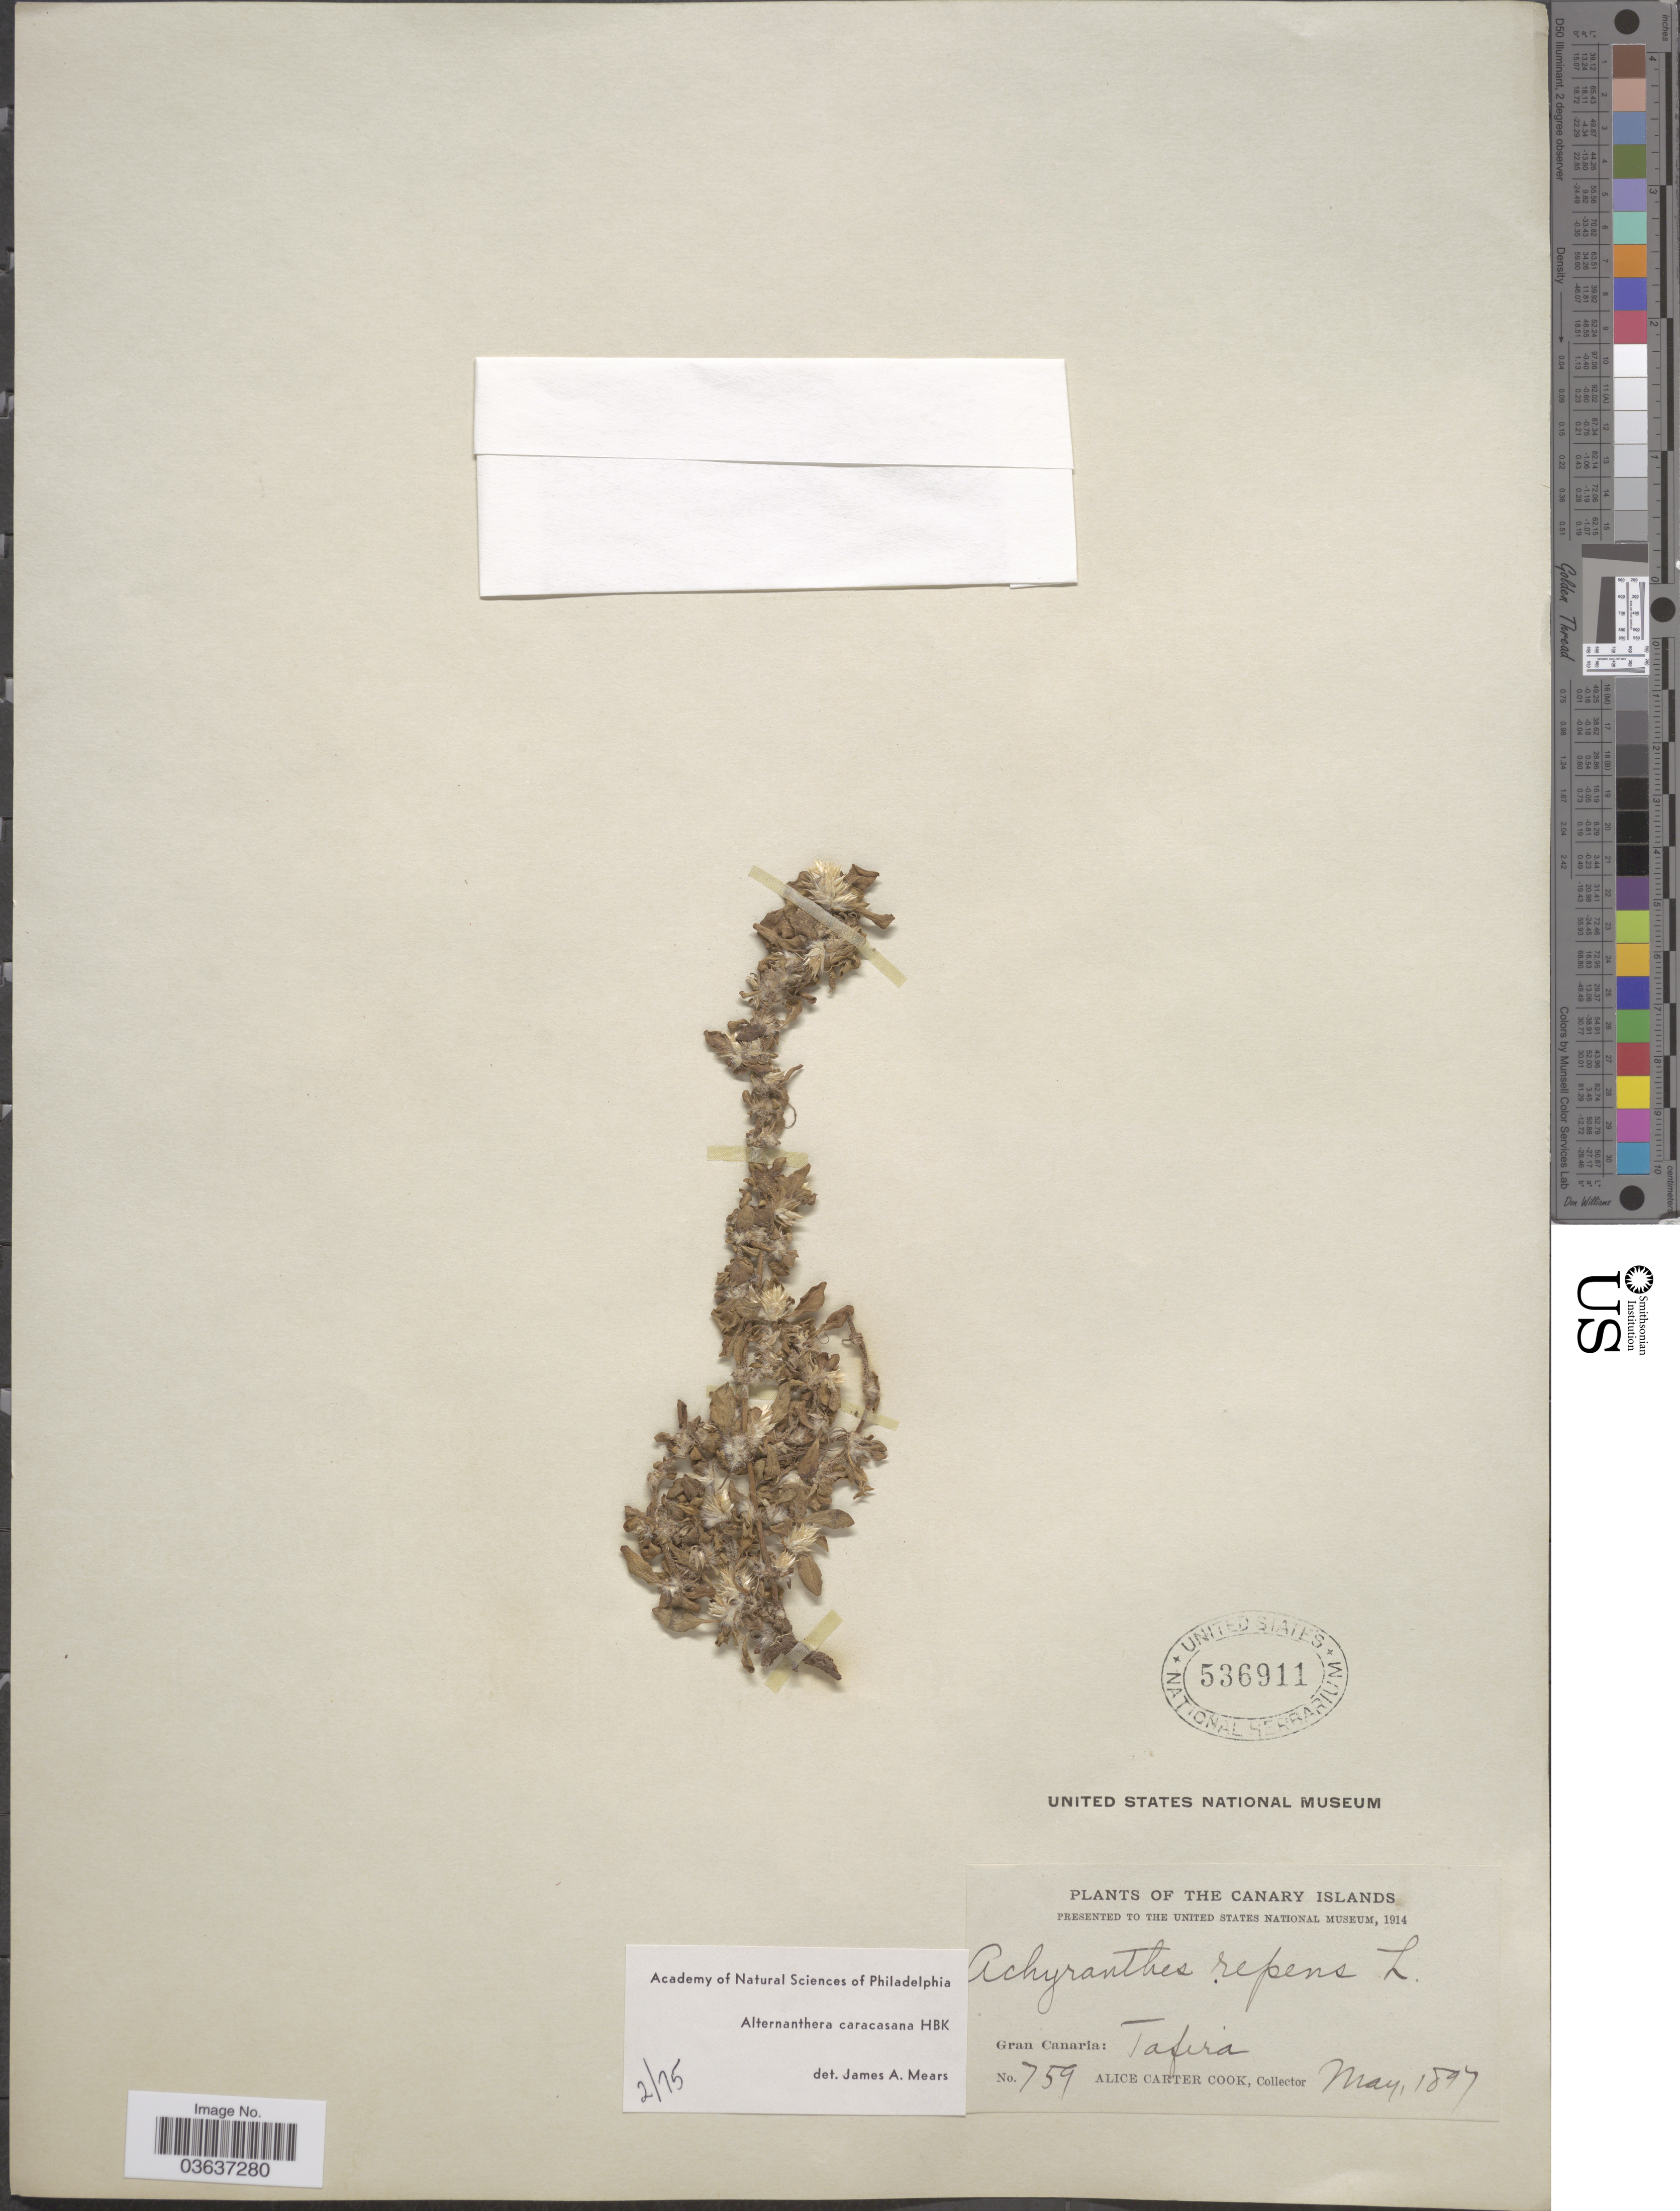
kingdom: Plantae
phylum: Tracheophyta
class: Magnoliopsida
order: Caryophyllales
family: Amaranthaceae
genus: Alternanthera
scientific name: Alternanthera caracasana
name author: Kunth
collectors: Alice C. Cook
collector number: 759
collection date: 1897-05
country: Spain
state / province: Canarias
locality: The Canary Islands. Gran Canaria: Tafira.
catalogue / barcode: US 536911